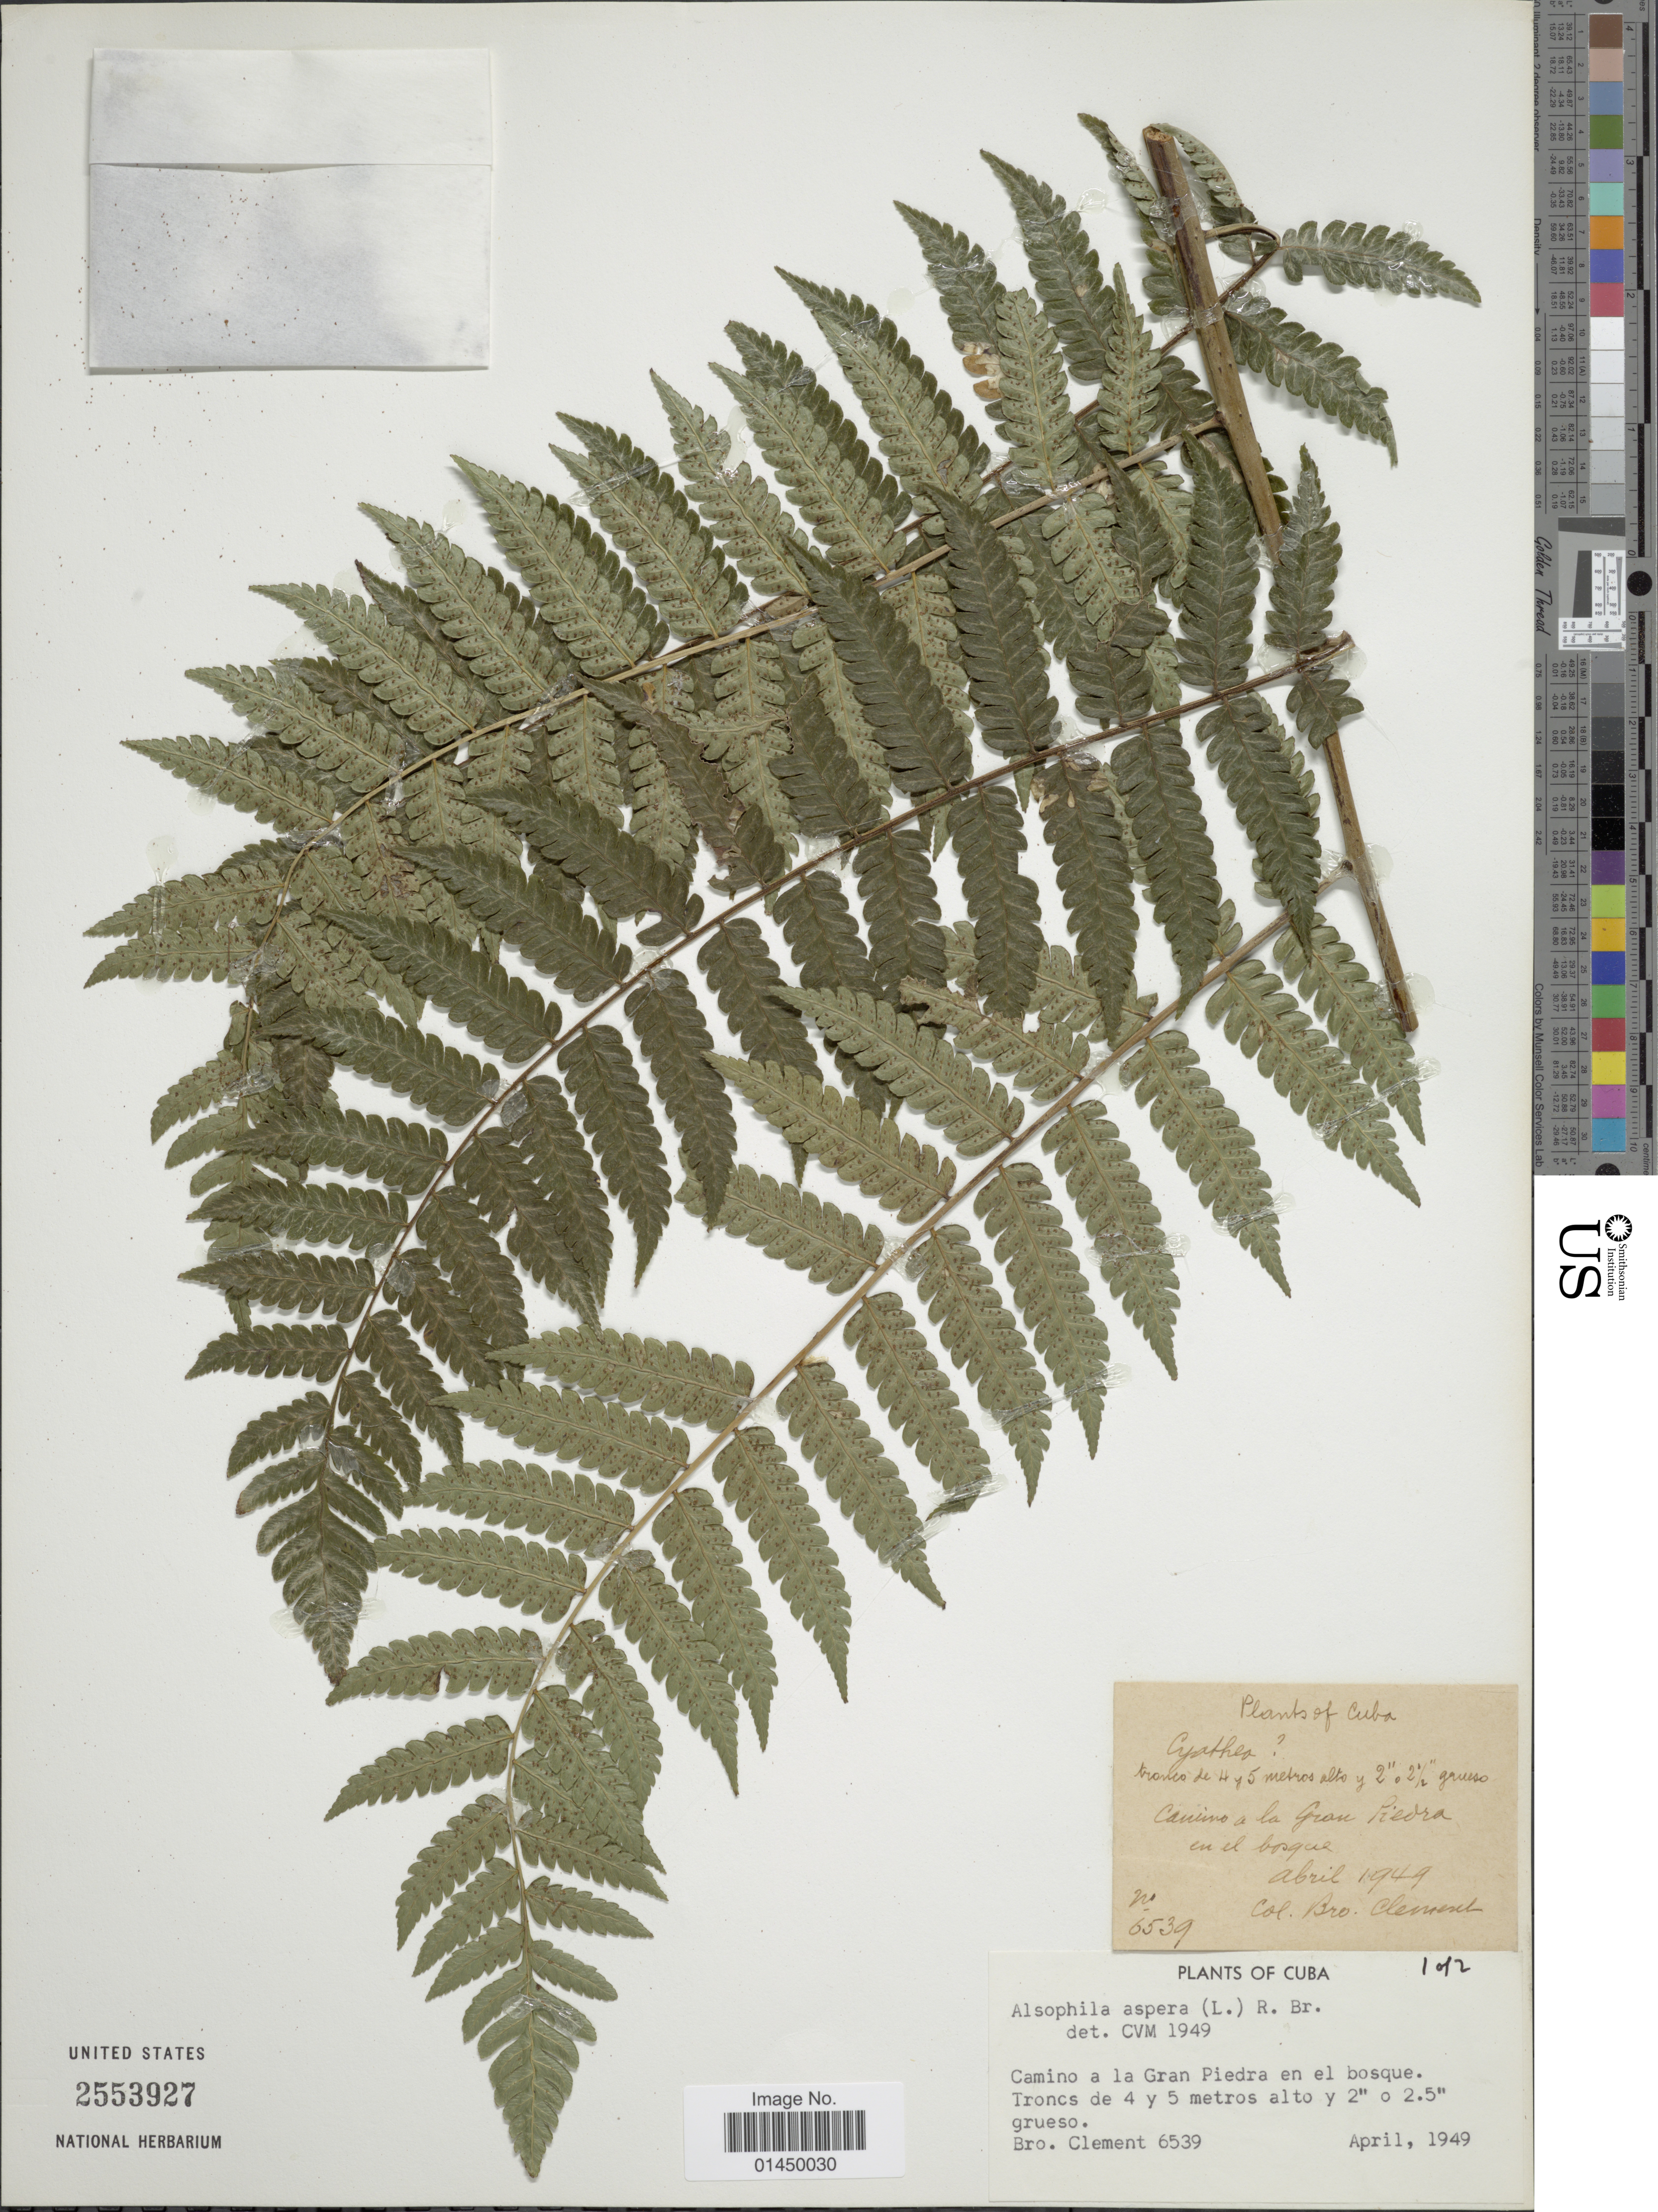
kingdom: Plantae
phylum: Tracheophyta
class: Polypodiopsida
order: Cyatheales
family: Cyatheaceae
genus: Cyathea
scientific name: Cyathea aspera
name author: (L.) Sw.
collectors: B. Clement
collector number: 6539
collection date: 1949-04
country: Cuba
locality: Camino a la Gran Piedra en el bosque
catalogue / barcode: US 2553927